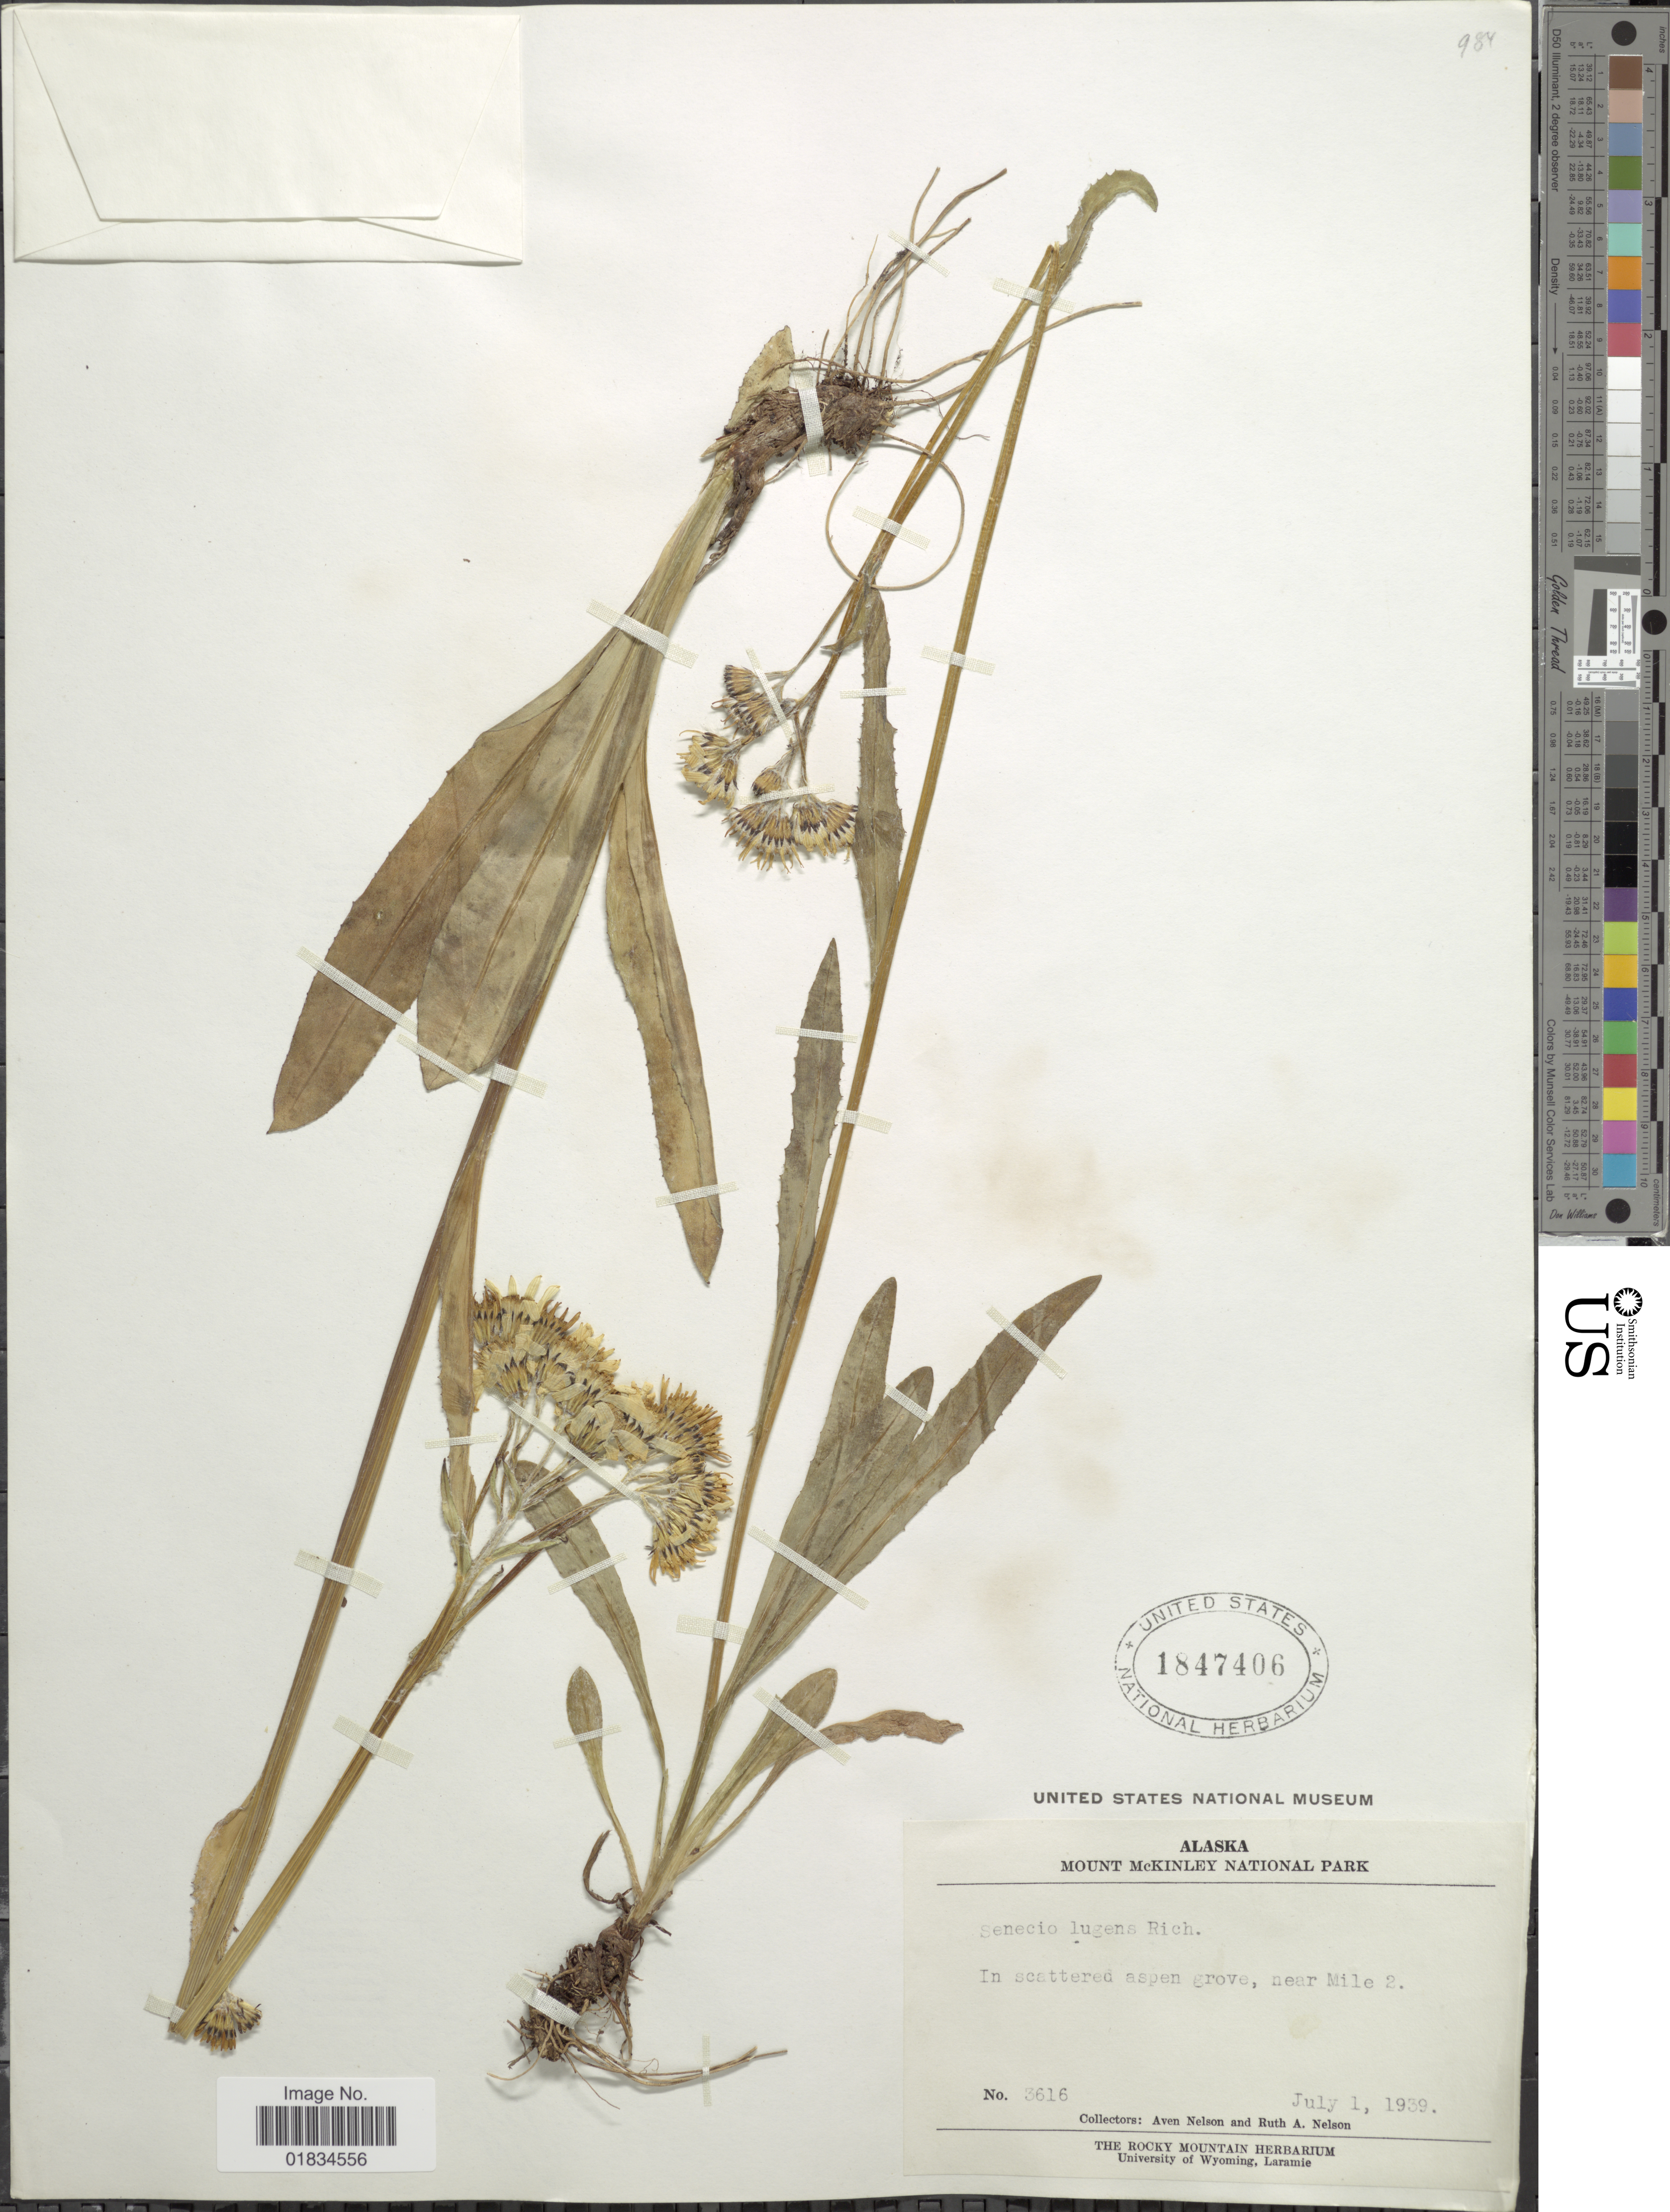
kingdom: Plantae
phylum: Tracheophyta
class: Magnoliopsida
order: Asterales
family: Asteraceae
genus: Senecio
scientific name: Senecio lugens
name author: Richardson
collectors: A. Nelson & R. A. Nelson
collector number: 3616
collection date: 1939-07-01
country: United States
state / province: Alaska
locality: Mount McKinley National Park, Aspen Grove, near Mile 2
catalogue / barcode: US 1847406